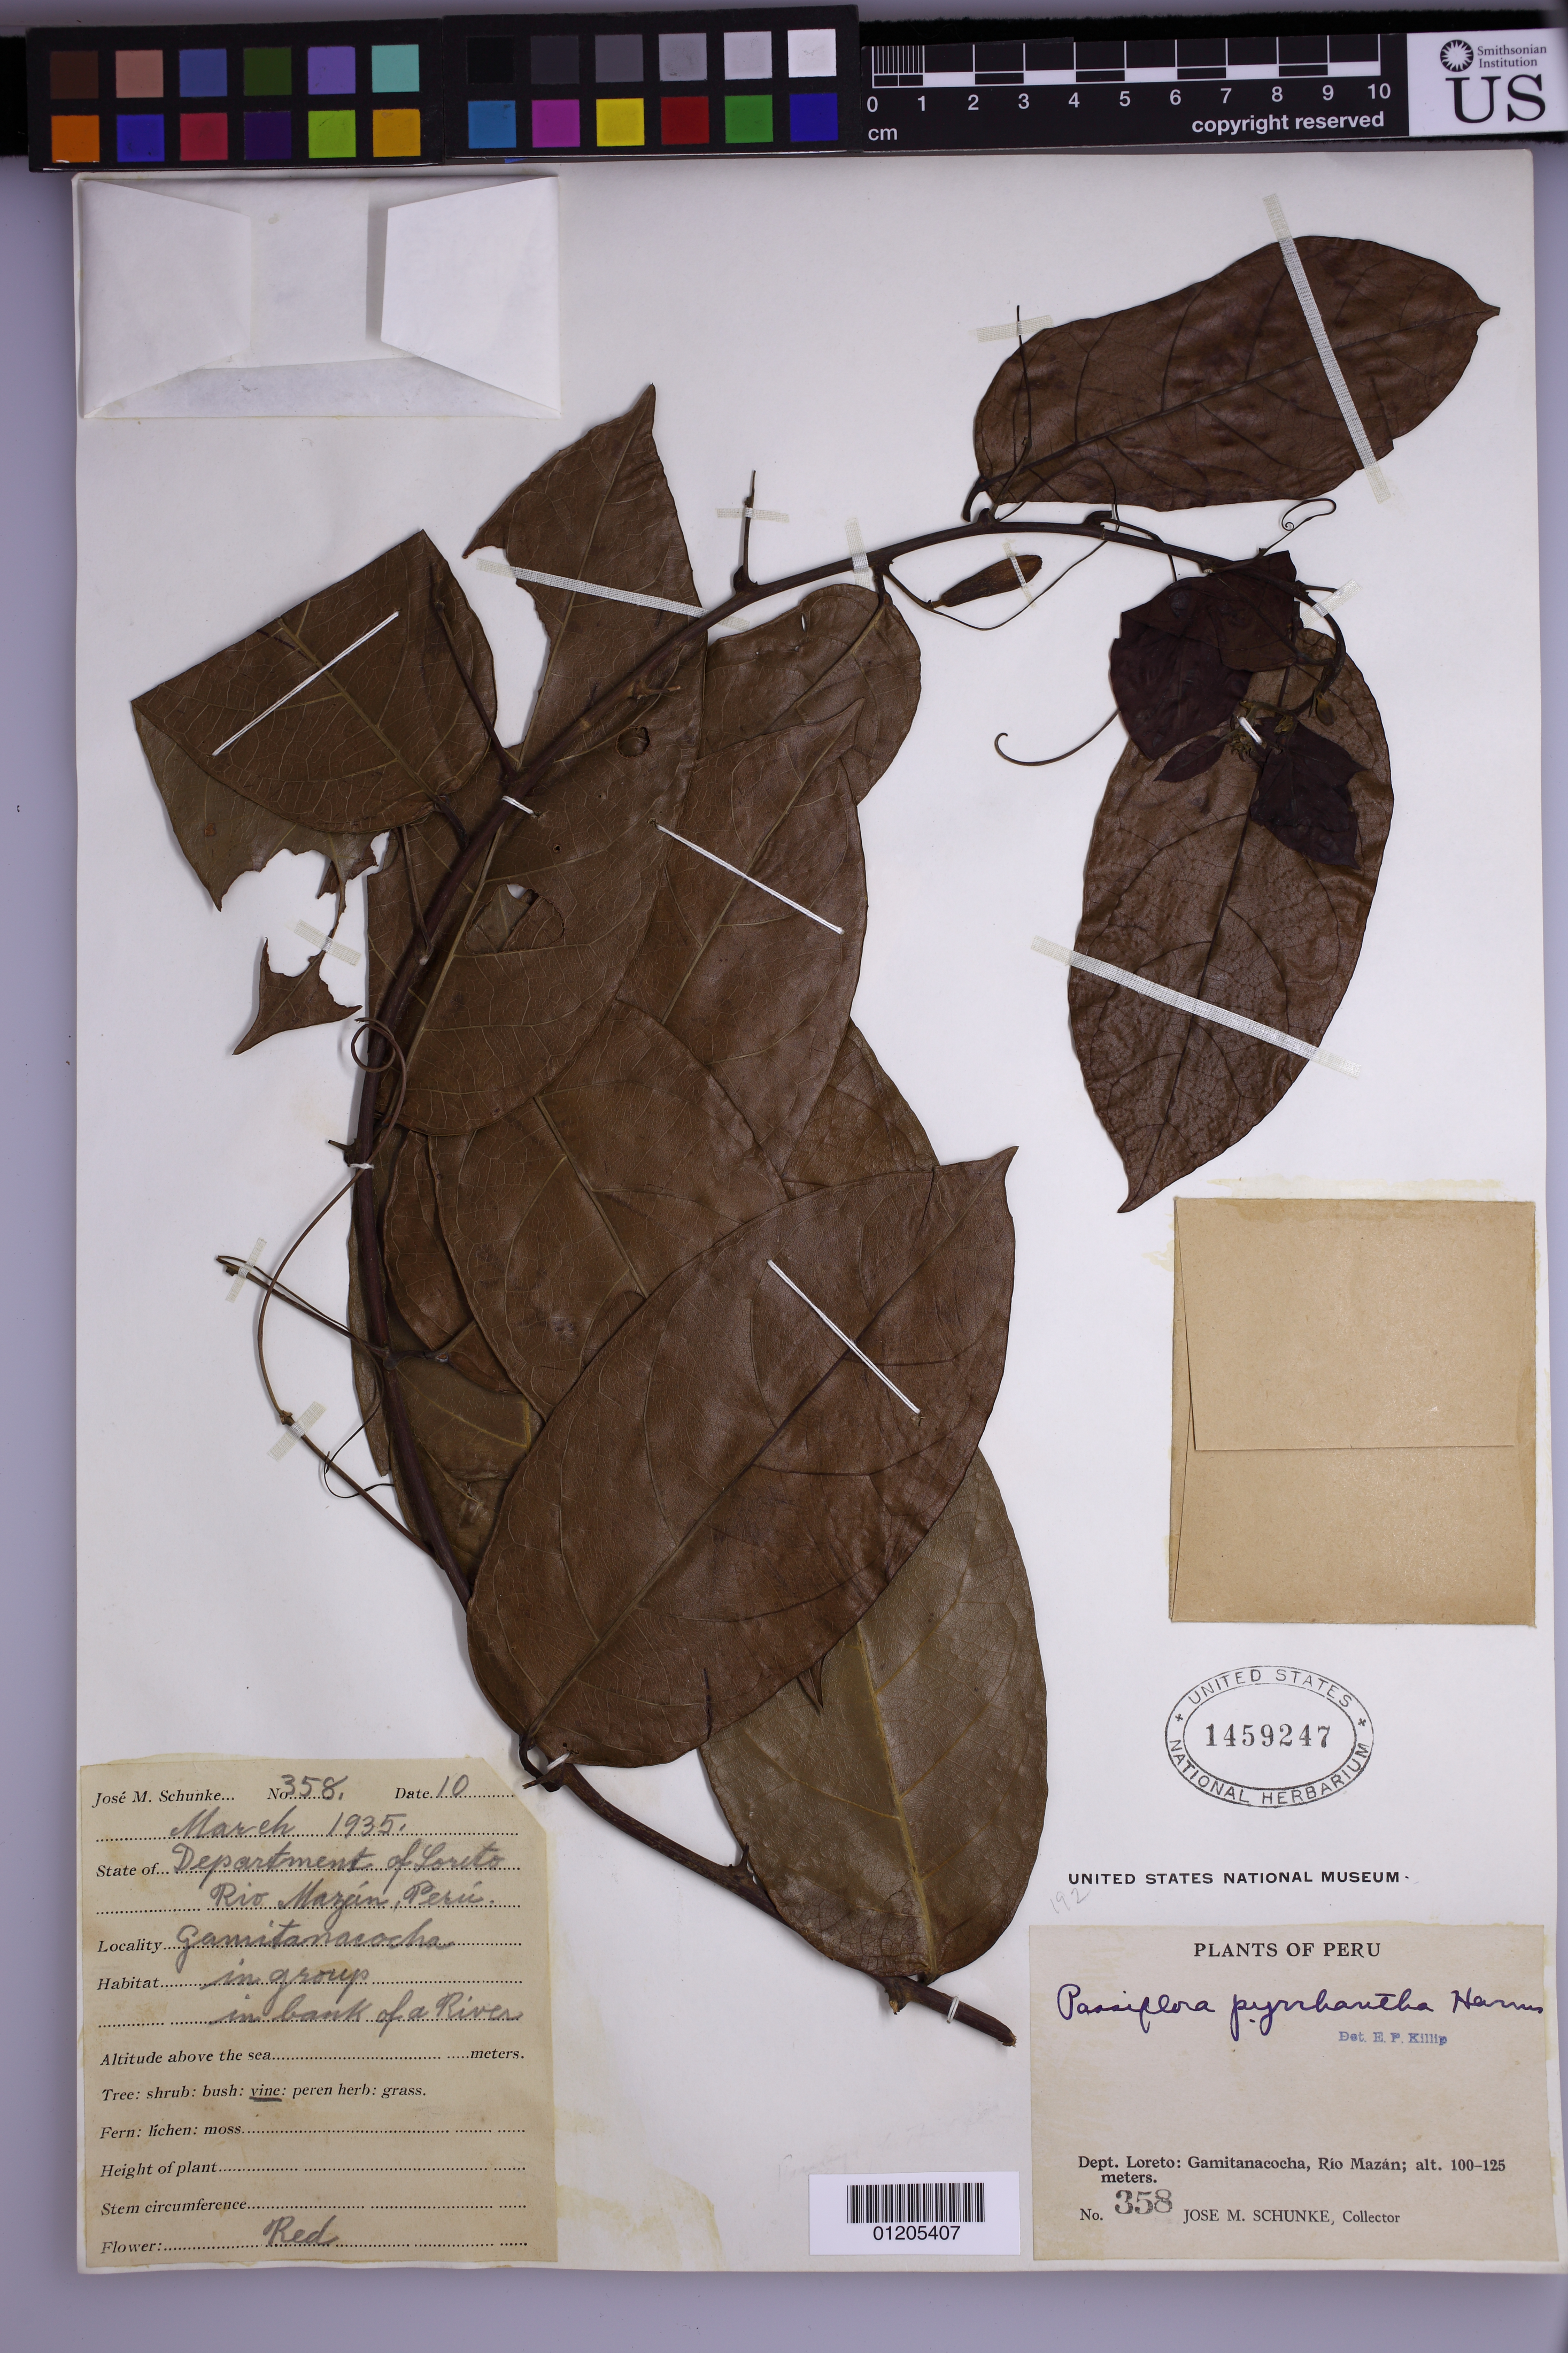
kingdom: Plantae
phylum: Tracheophyta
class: Magnoliopsida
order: Malpighiales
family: Passifloraceae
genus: Passiflora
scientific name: Passiflora pyrrhantha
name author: Harms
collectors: J. M. Schunke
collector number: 358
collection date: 1935-03-10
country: Peru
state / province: Loreto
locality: Gamitanacocha, Rio Mazan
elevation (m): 100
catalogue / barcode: US 1459247